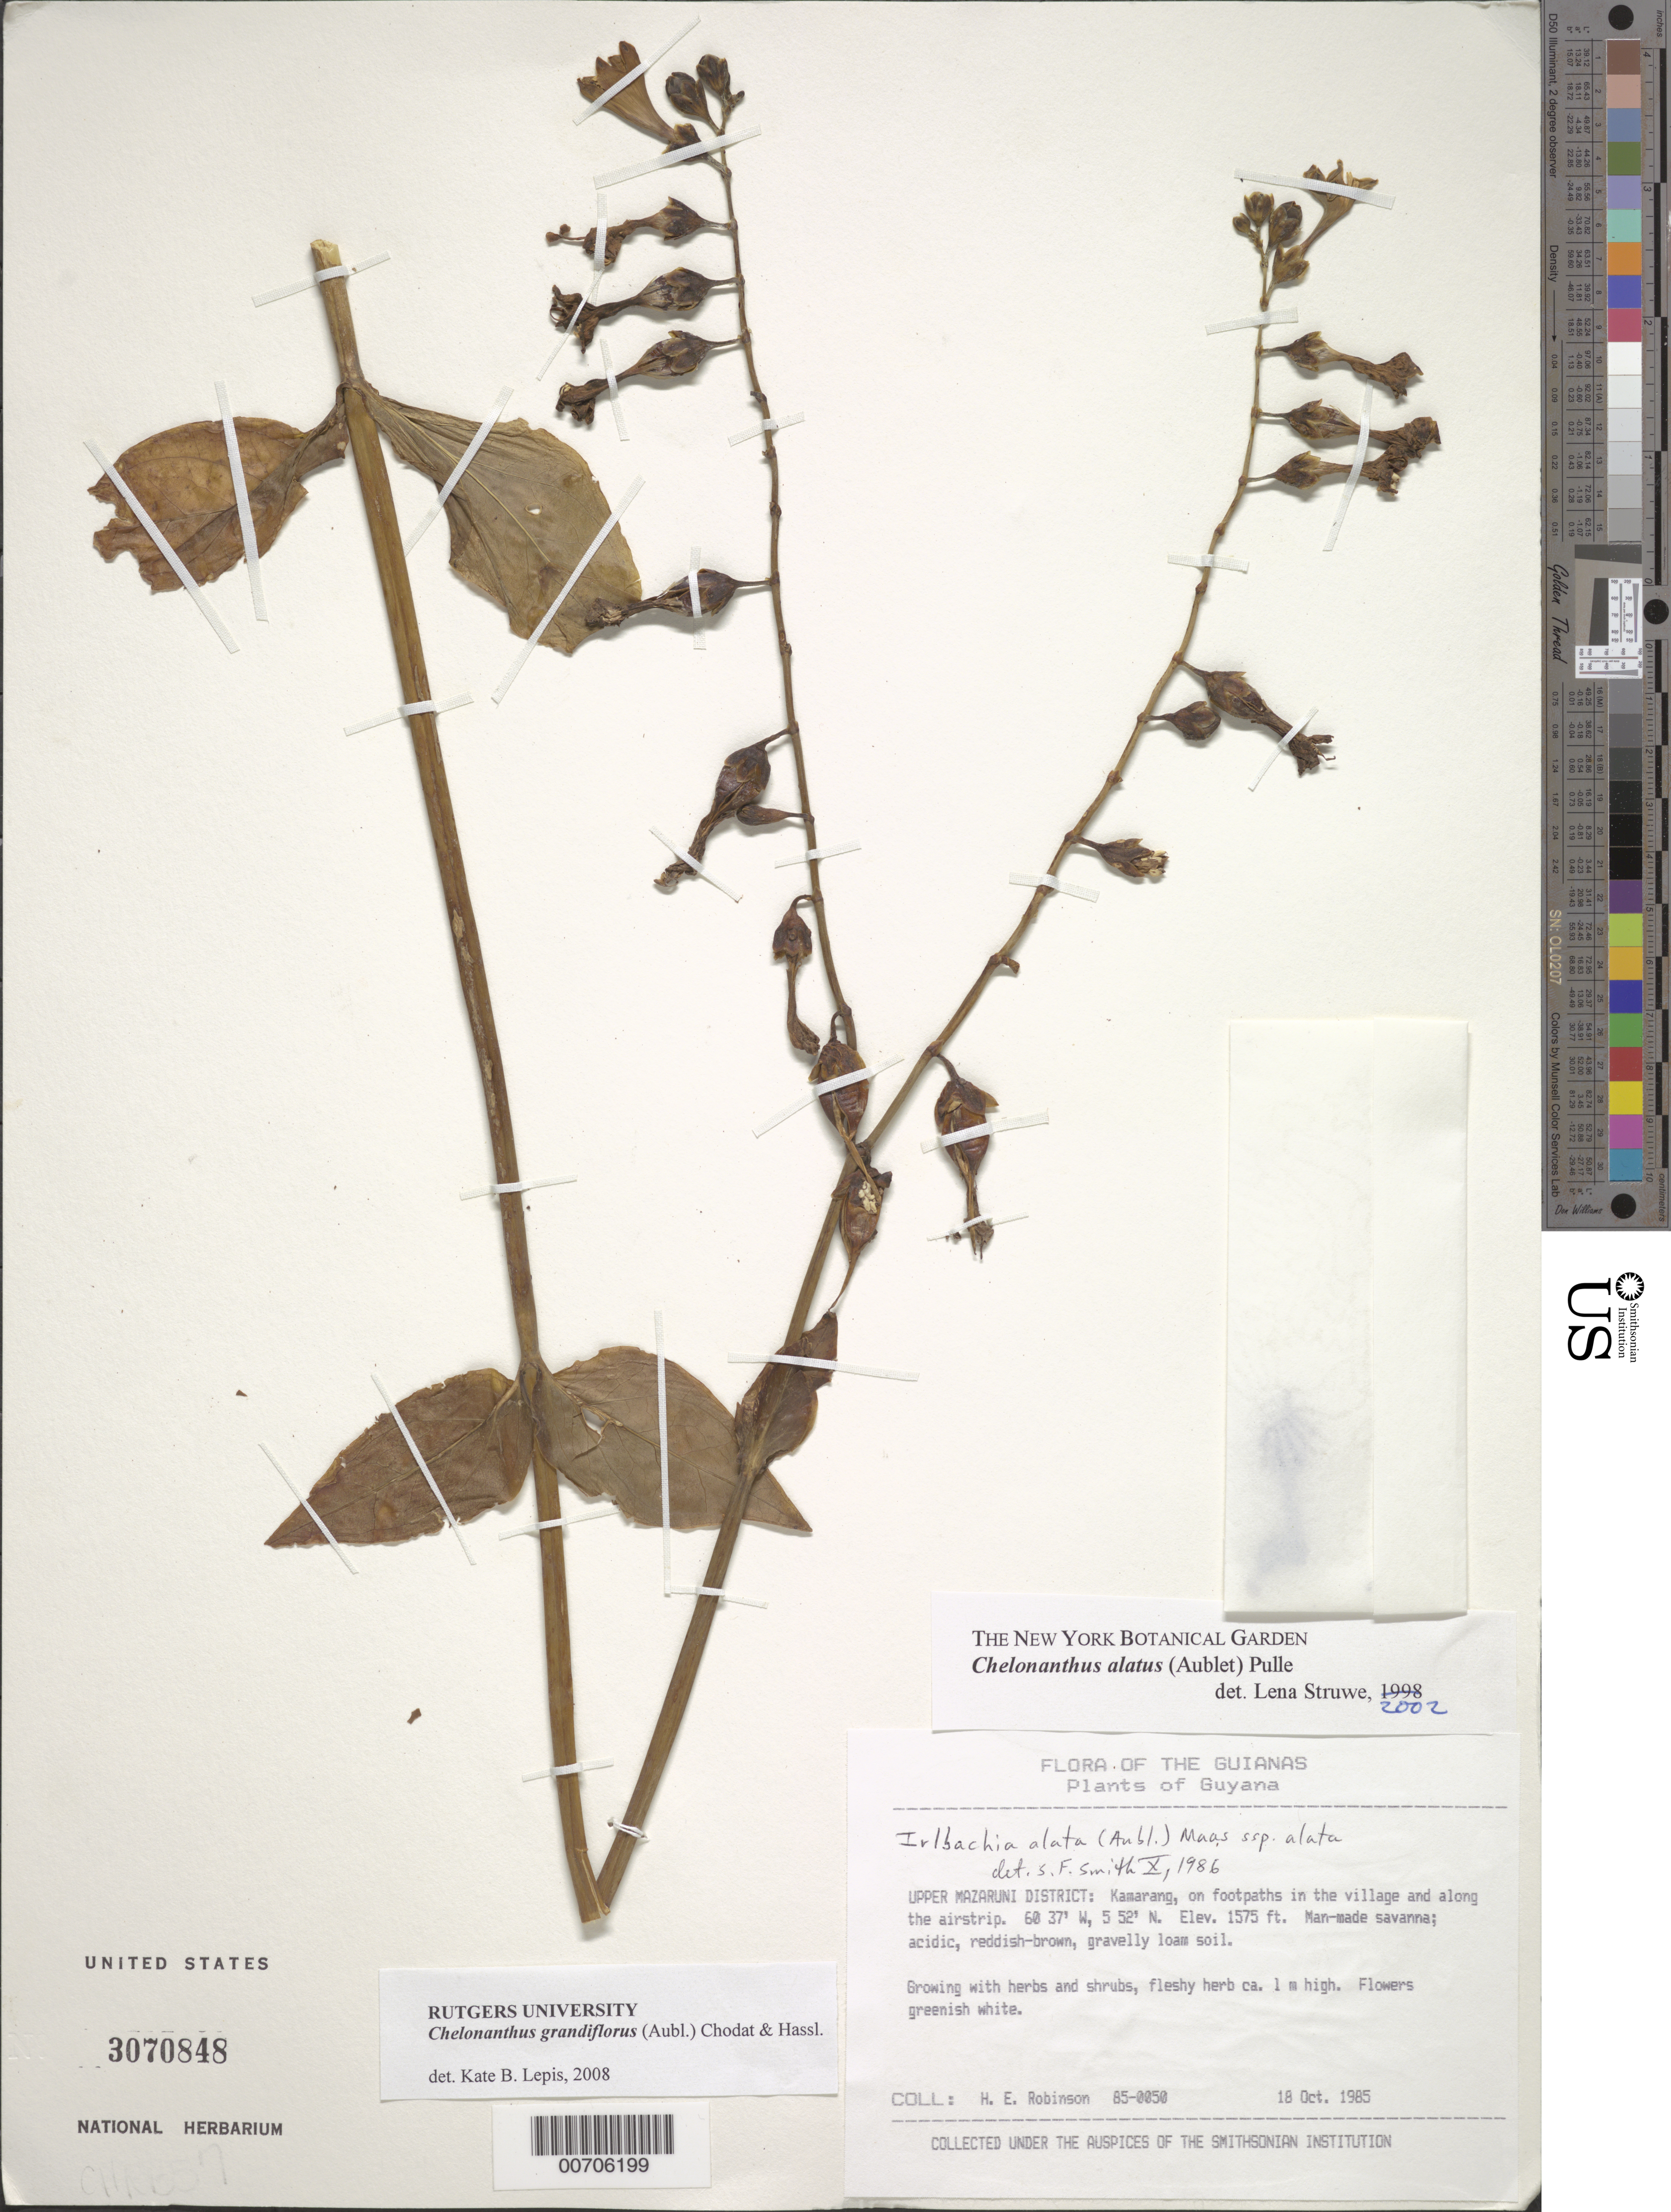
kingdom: Plantae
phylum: Tracheophyta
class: Magnoliopsida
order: Gentianales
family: Gentianaceae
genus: Chelonanthus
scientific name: Chelonanthus grandiflorus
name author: (Aubl.) Chodat & Hassl.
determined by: Lepis, Kate B.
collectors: H. Robinson & D. B. Lellinger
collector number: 850050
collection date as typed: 18 October 1985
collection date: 1985-10-18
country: Guyana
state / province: Cuyuni-Mazaruni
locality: Along footpaths in village of Kamarang and along airstrip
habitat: Man-made savanna; acid, red-brown, gravelly loam soil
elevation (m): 480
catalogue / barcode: US 3070848